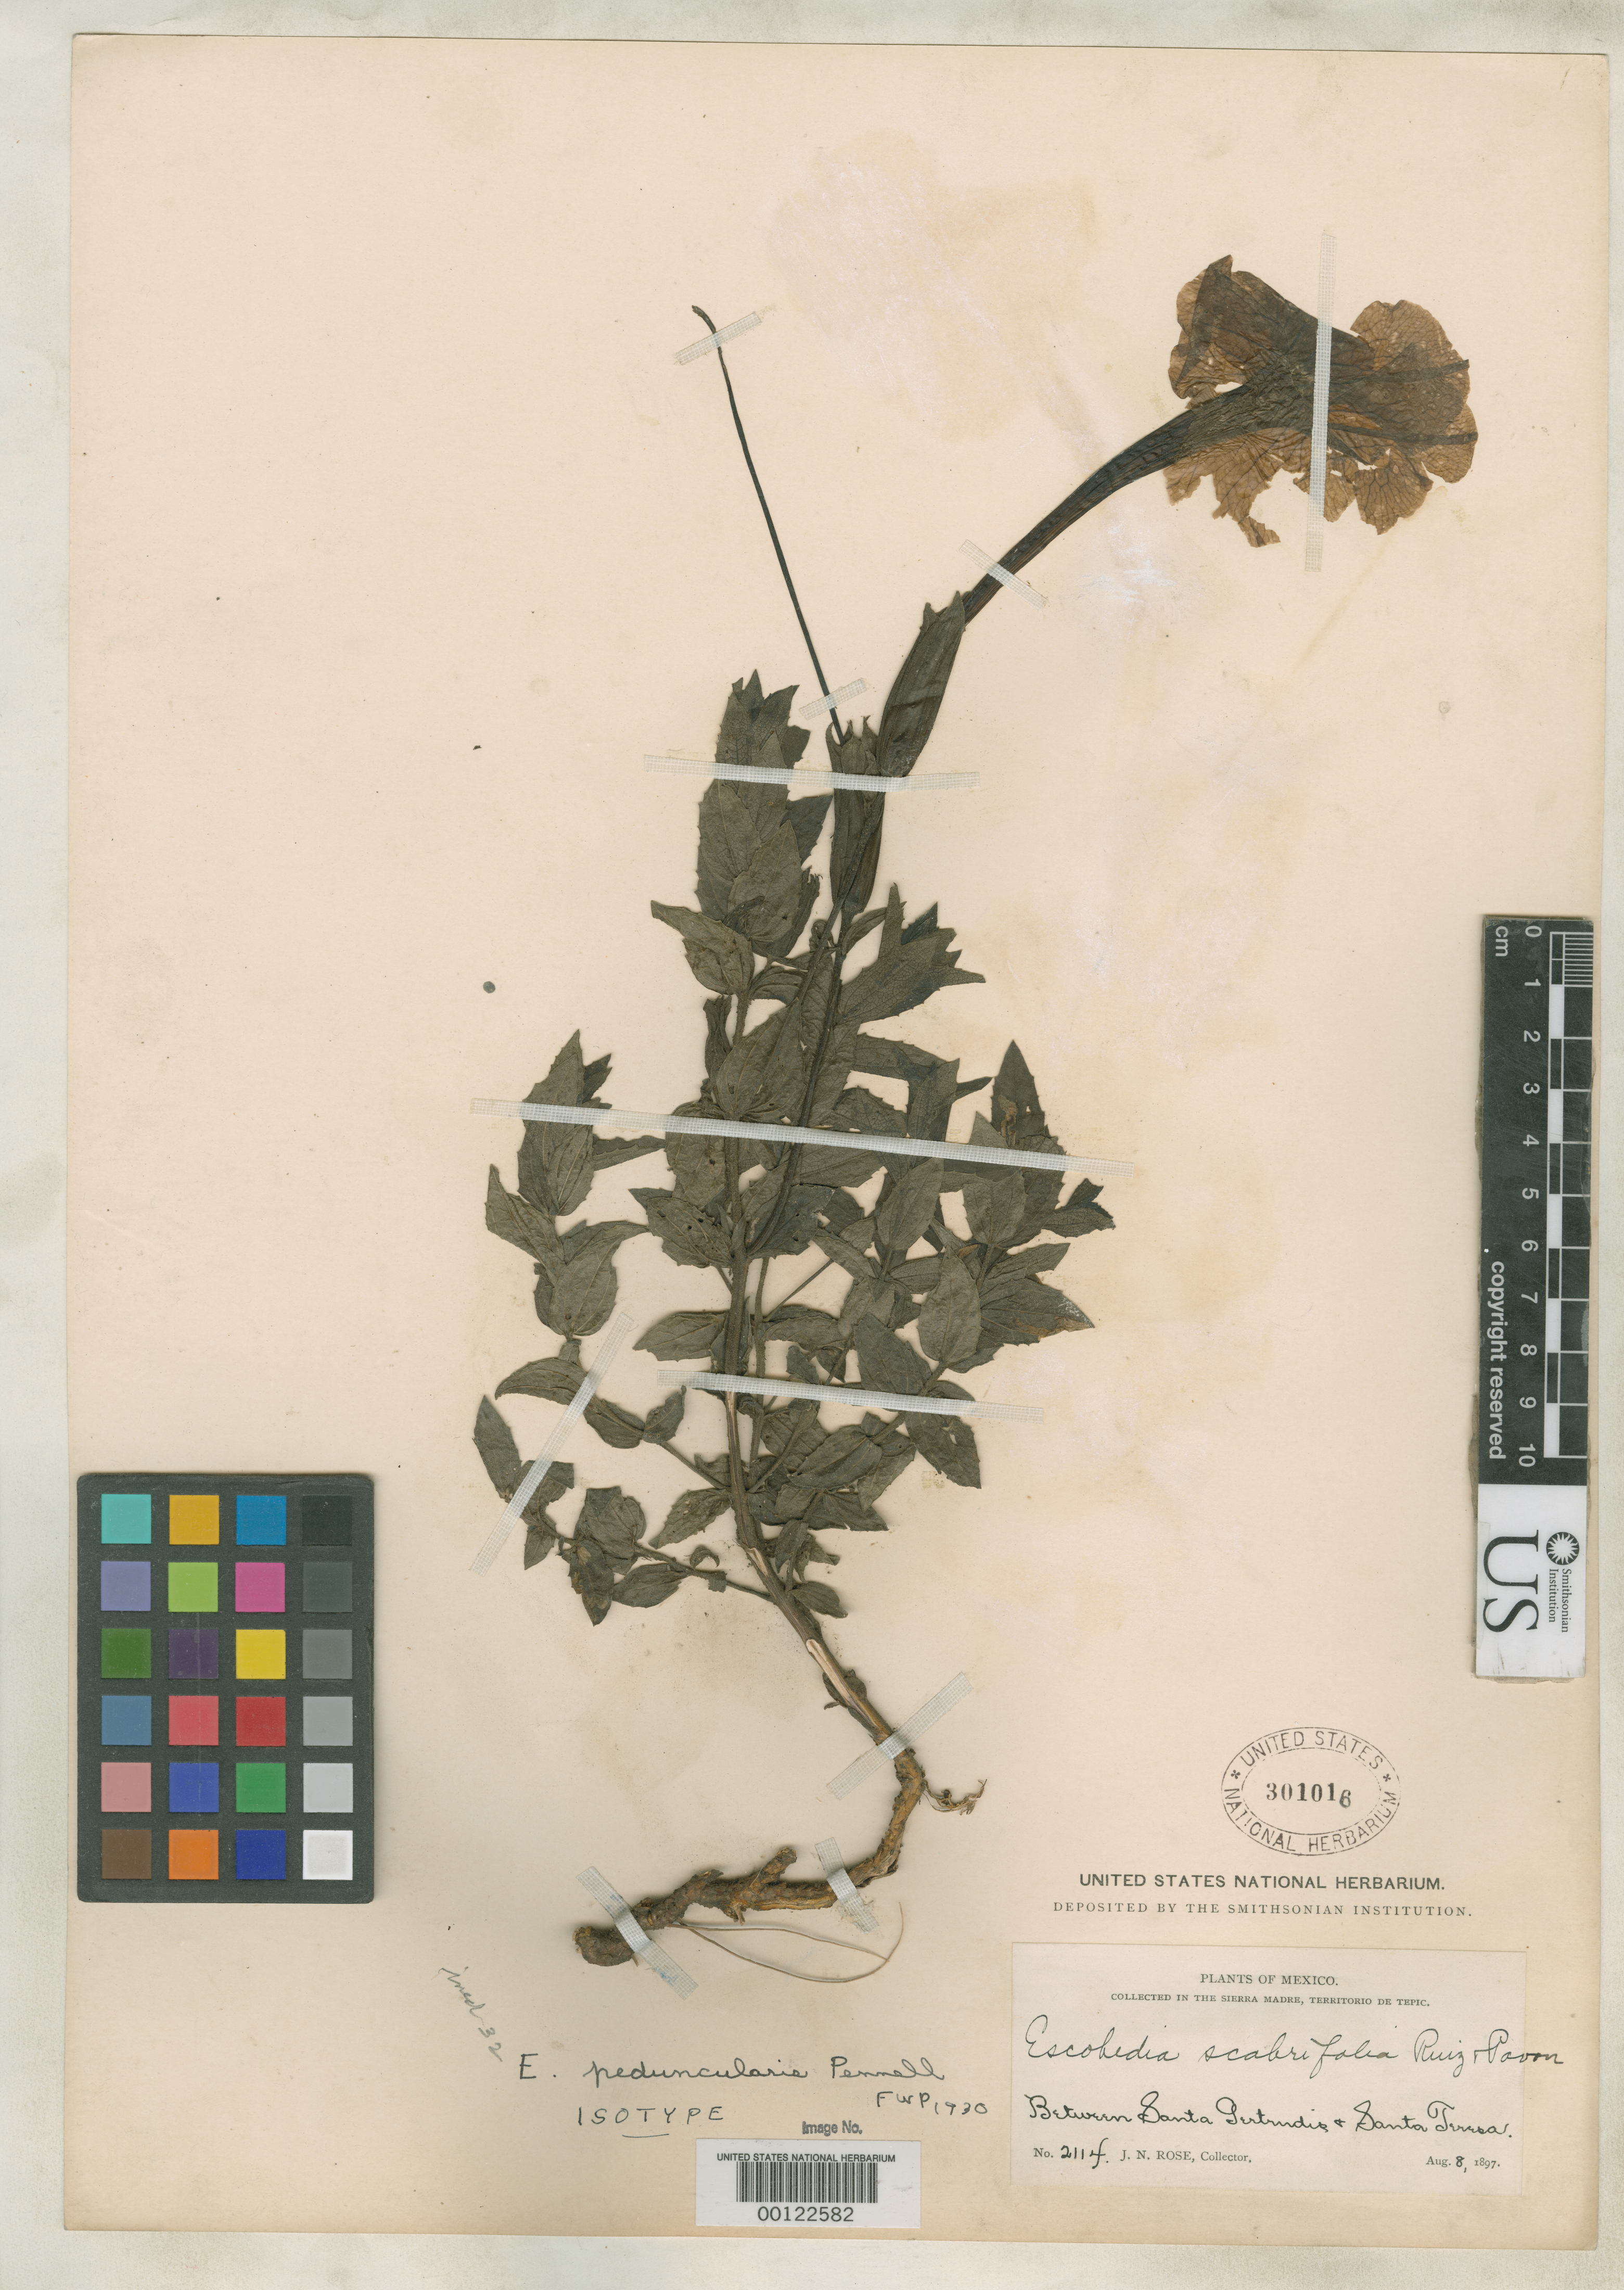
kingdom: Plantae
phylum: Tracheophyta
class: Magnoliopsida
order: Lamiales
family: Orobanchaceae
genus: Escobedia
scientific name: Escobedia peduncularis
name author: Pennell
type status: Isotype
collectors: J. N. Rose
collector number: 2114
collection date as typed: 08 Aug 1897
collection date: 1897-08-08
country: Mexico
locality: Santa Teresa.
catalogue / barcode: US 301016